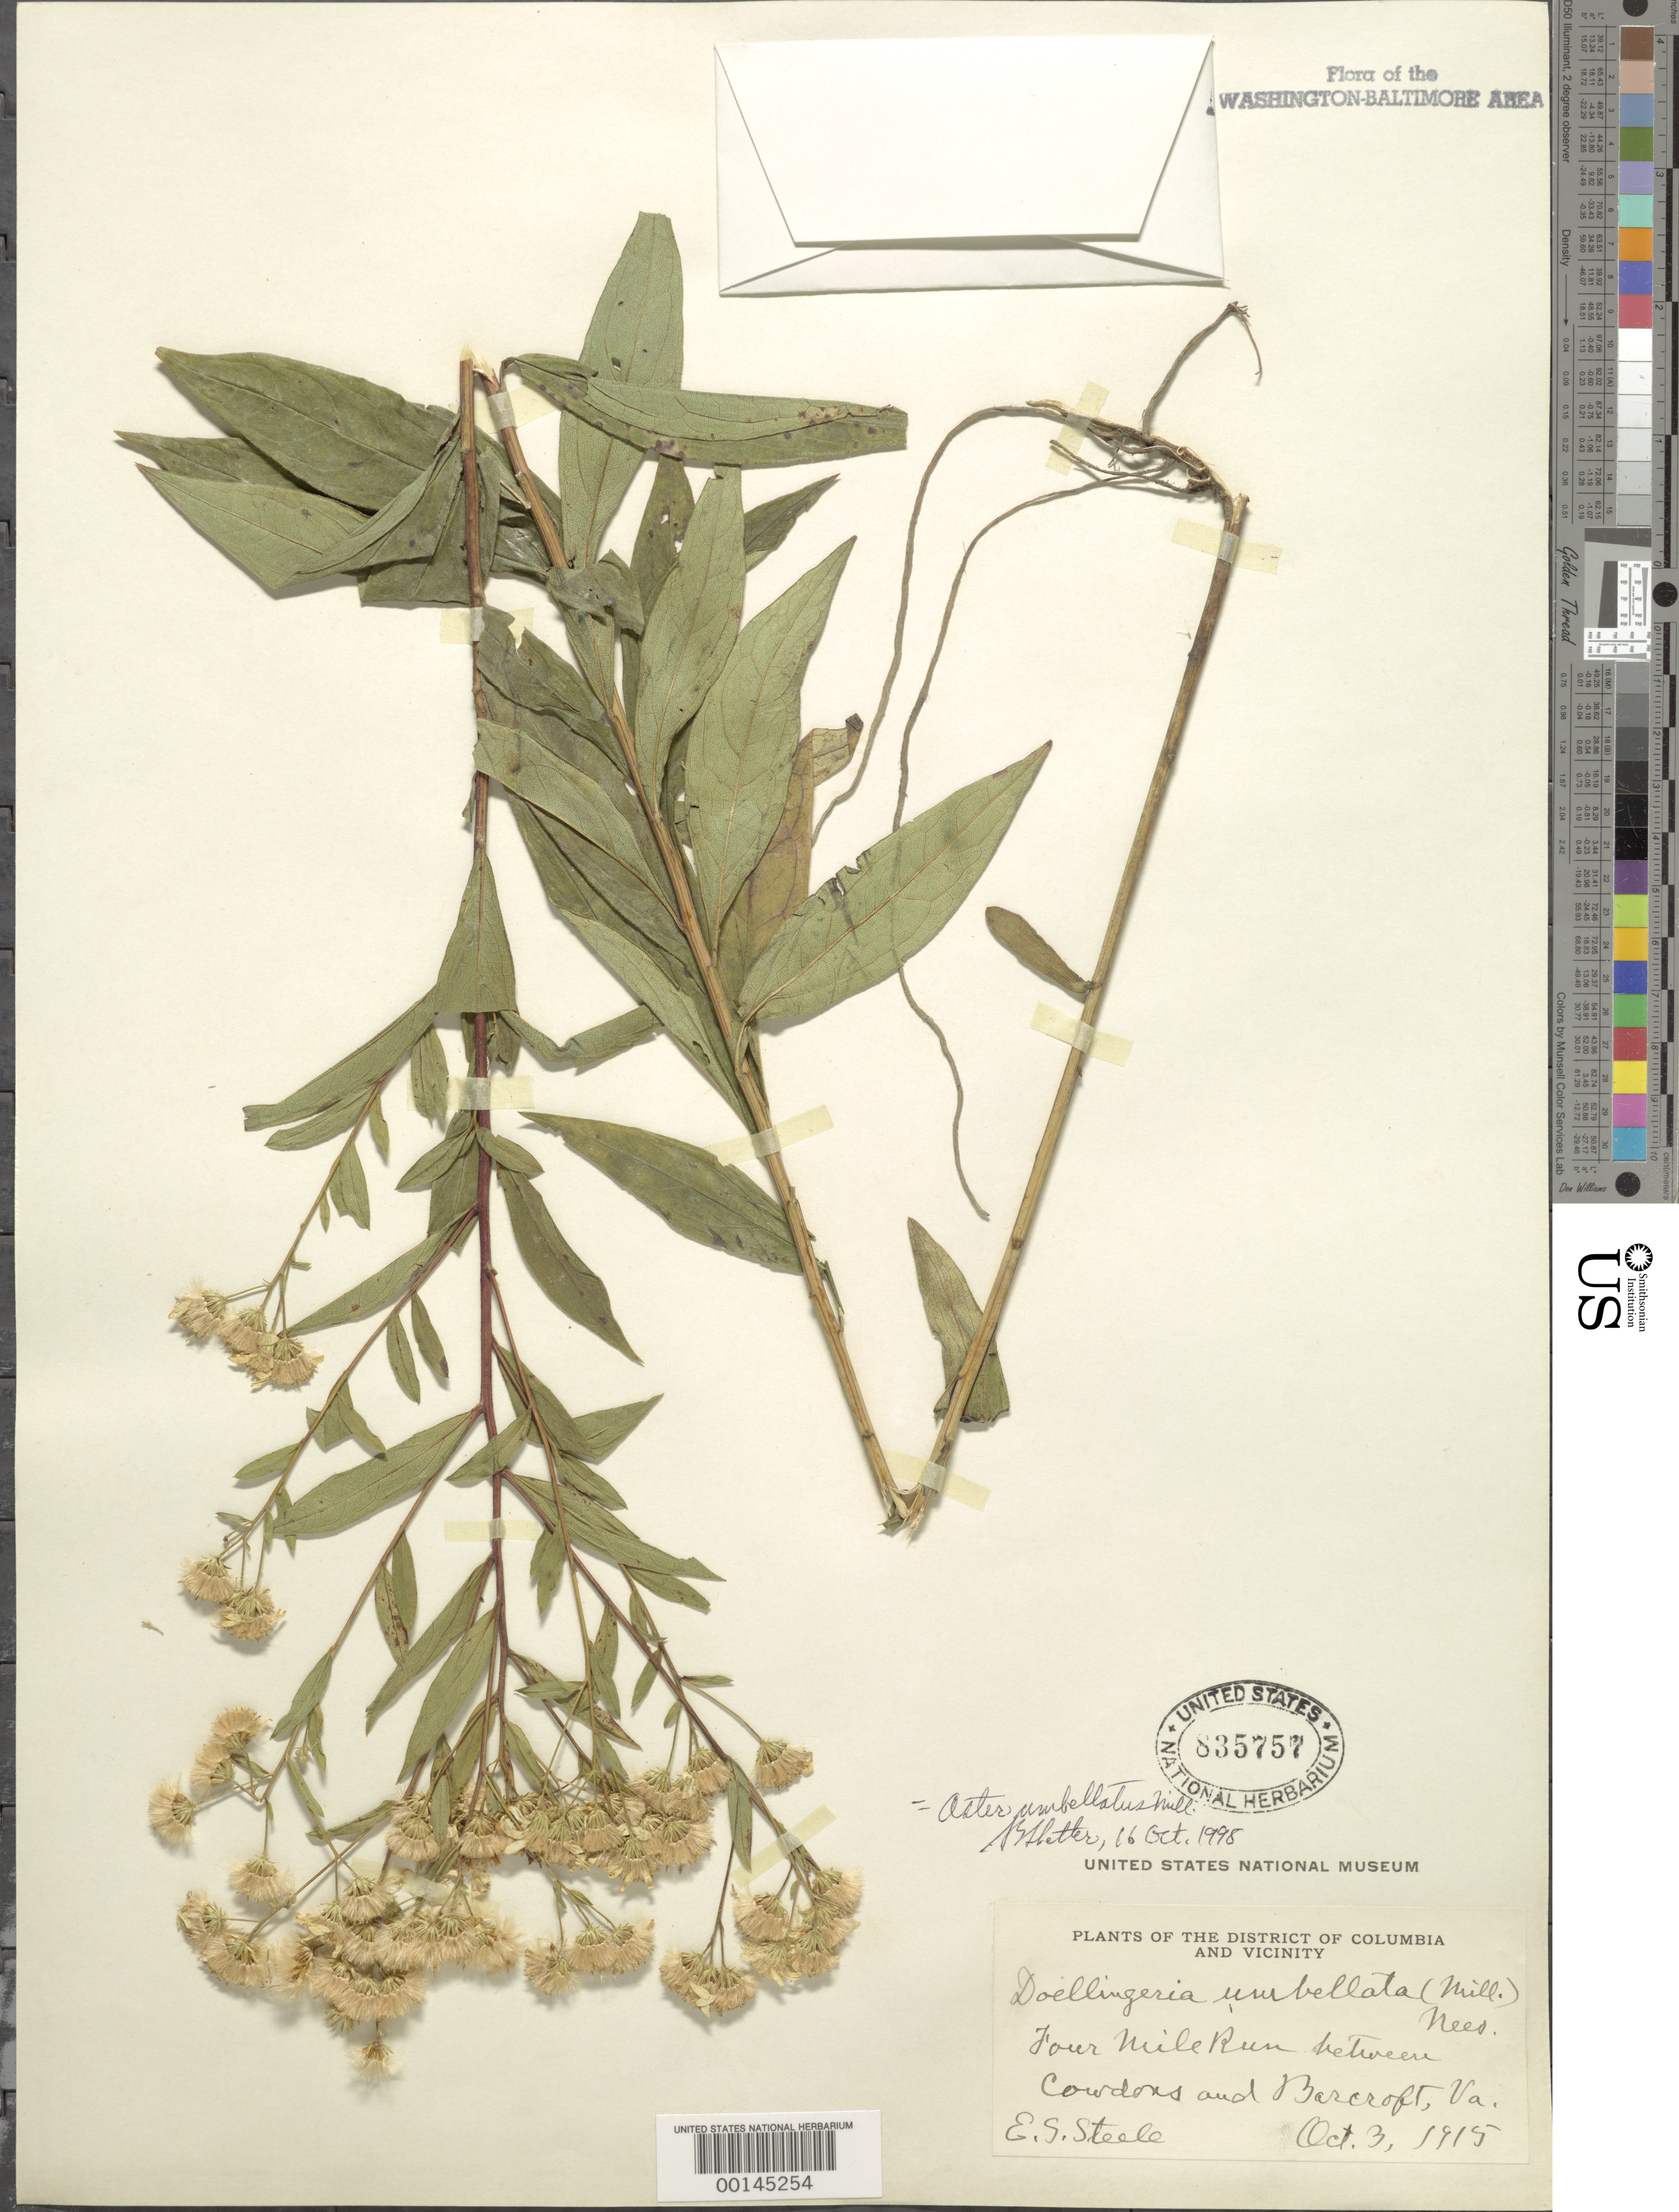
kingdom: Plantae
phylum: Tracheophyta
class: Magnoliopsida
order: Asterales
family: Asteraceae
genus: Doellingeria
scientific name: Doellingeria umbellata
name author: (Mill.) Nees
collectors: E. Steele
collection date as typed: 03 Oct 1915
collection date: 1915-10-03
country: United States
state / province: Virginia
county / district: Arlington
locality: Four Mile Run between Cowdons and Barcroft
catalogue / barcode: US 835757